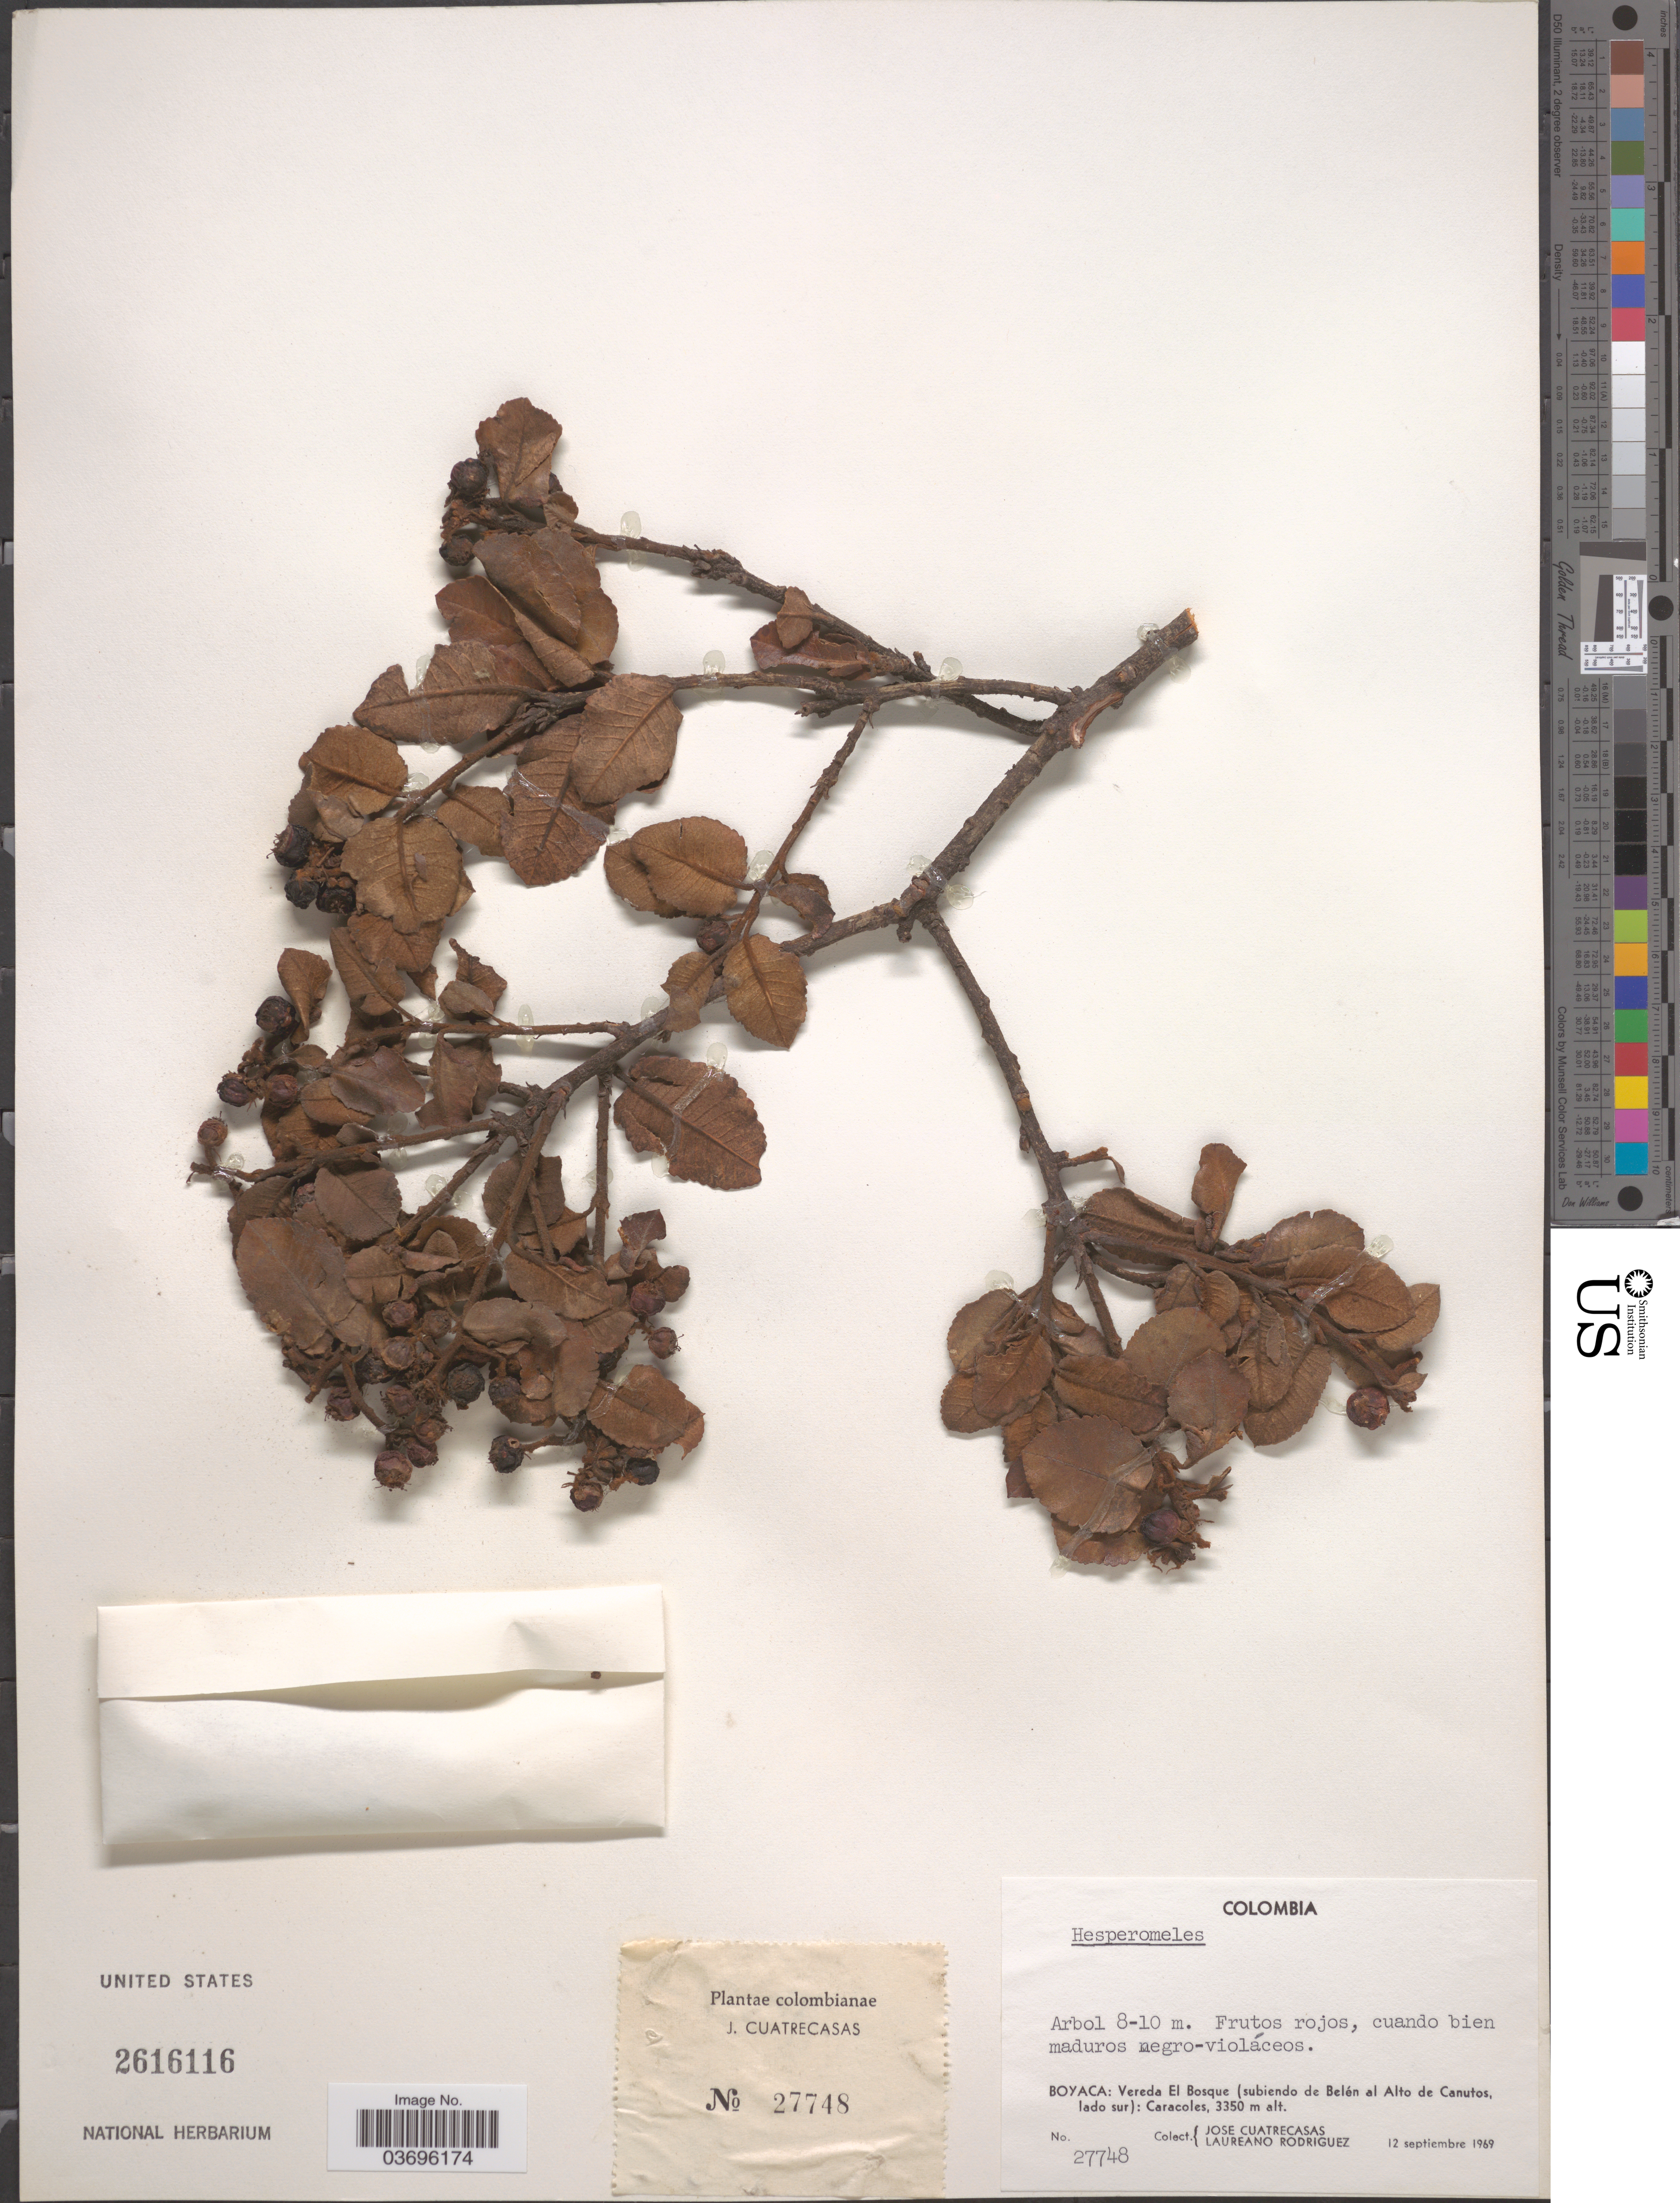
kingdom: Plantae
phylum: Tracheophyta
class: Magnoliopsida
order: Rosales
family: Rosaceae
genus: Hesperomeles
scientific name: Hesperomeles sp.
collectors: J. Cuatrecasas & L. Rodriguez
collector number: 27748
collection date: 1969-09-12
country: Colombia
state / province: Boyacá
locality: Vereda El Bosque (subiendo de Belén al Alto de Canutos, lado sur).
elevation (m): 3350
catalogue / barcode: US 2616116